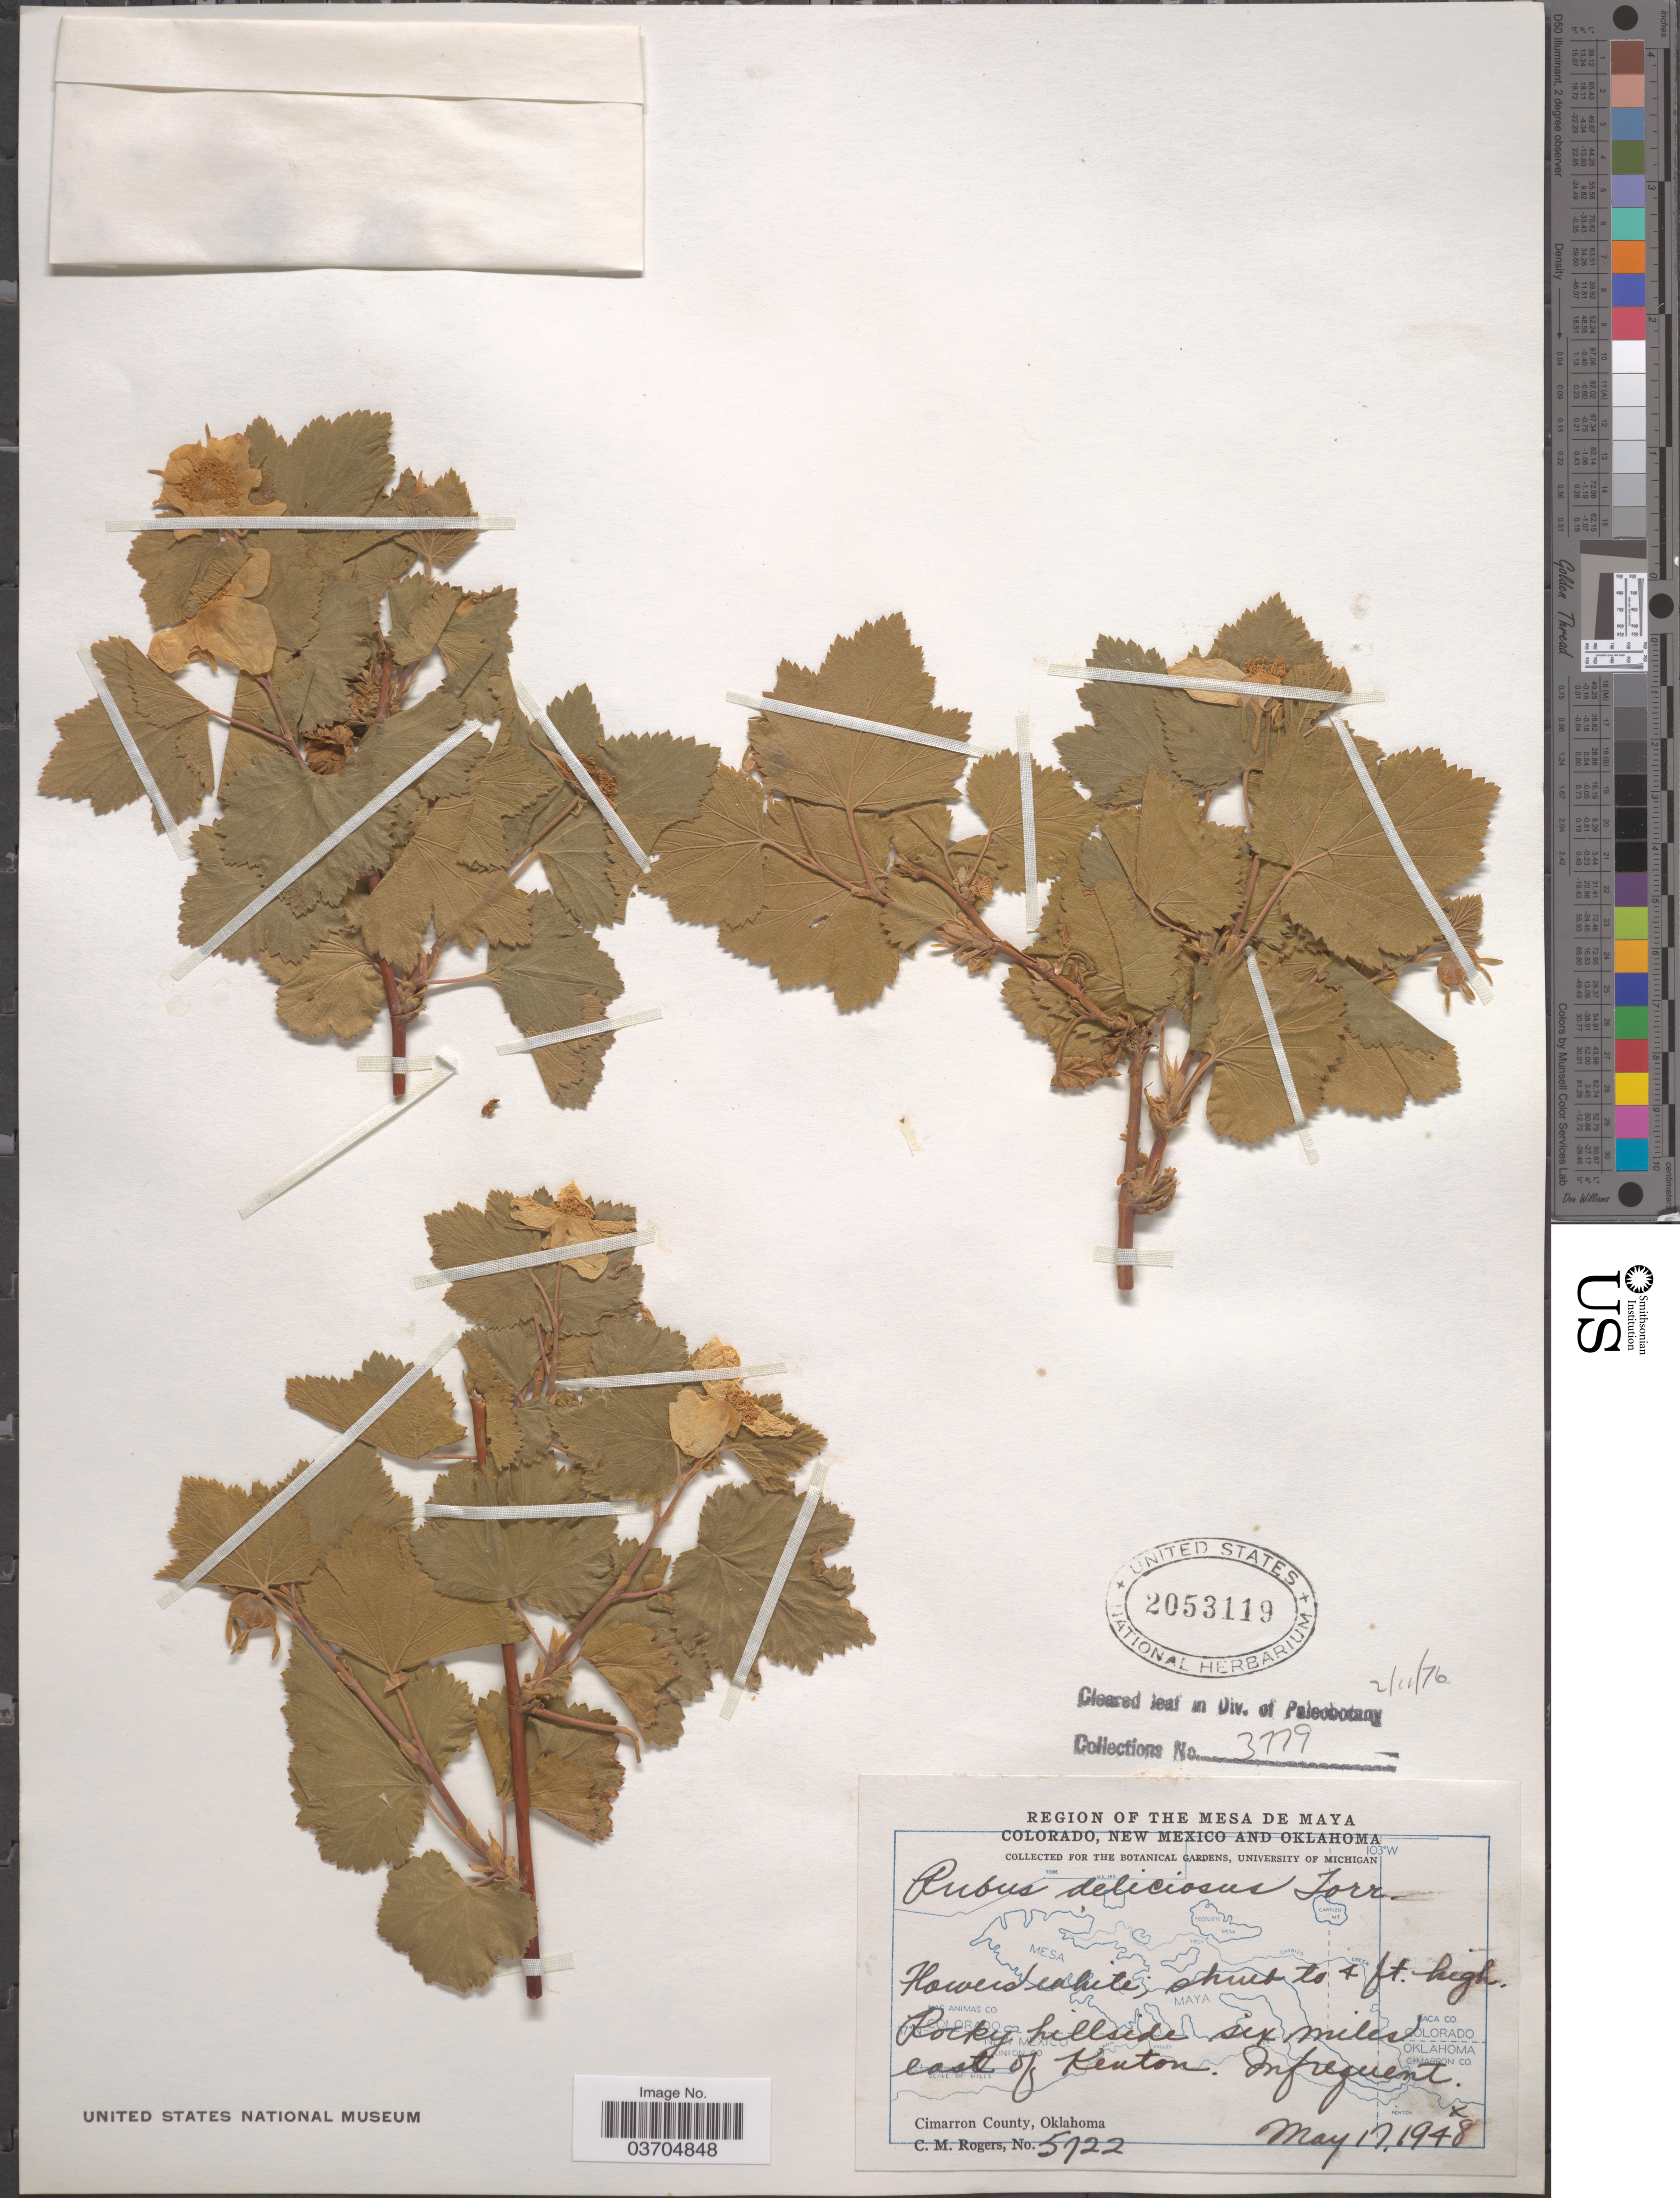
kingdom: Plantae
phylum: Tracheophyta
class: Magnoliopsida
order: Rosales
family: Rosaceae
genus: Rubus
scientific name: Rubus deliciosus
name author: Torr.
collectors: C. M. Rogers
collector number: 5722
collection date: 1948-05-17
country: United States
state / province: Oklahoma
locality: Region of the Mesa de Maya. Rocky hillside six miles east of Kenton. Cimarron County.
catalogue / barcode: US 2053119